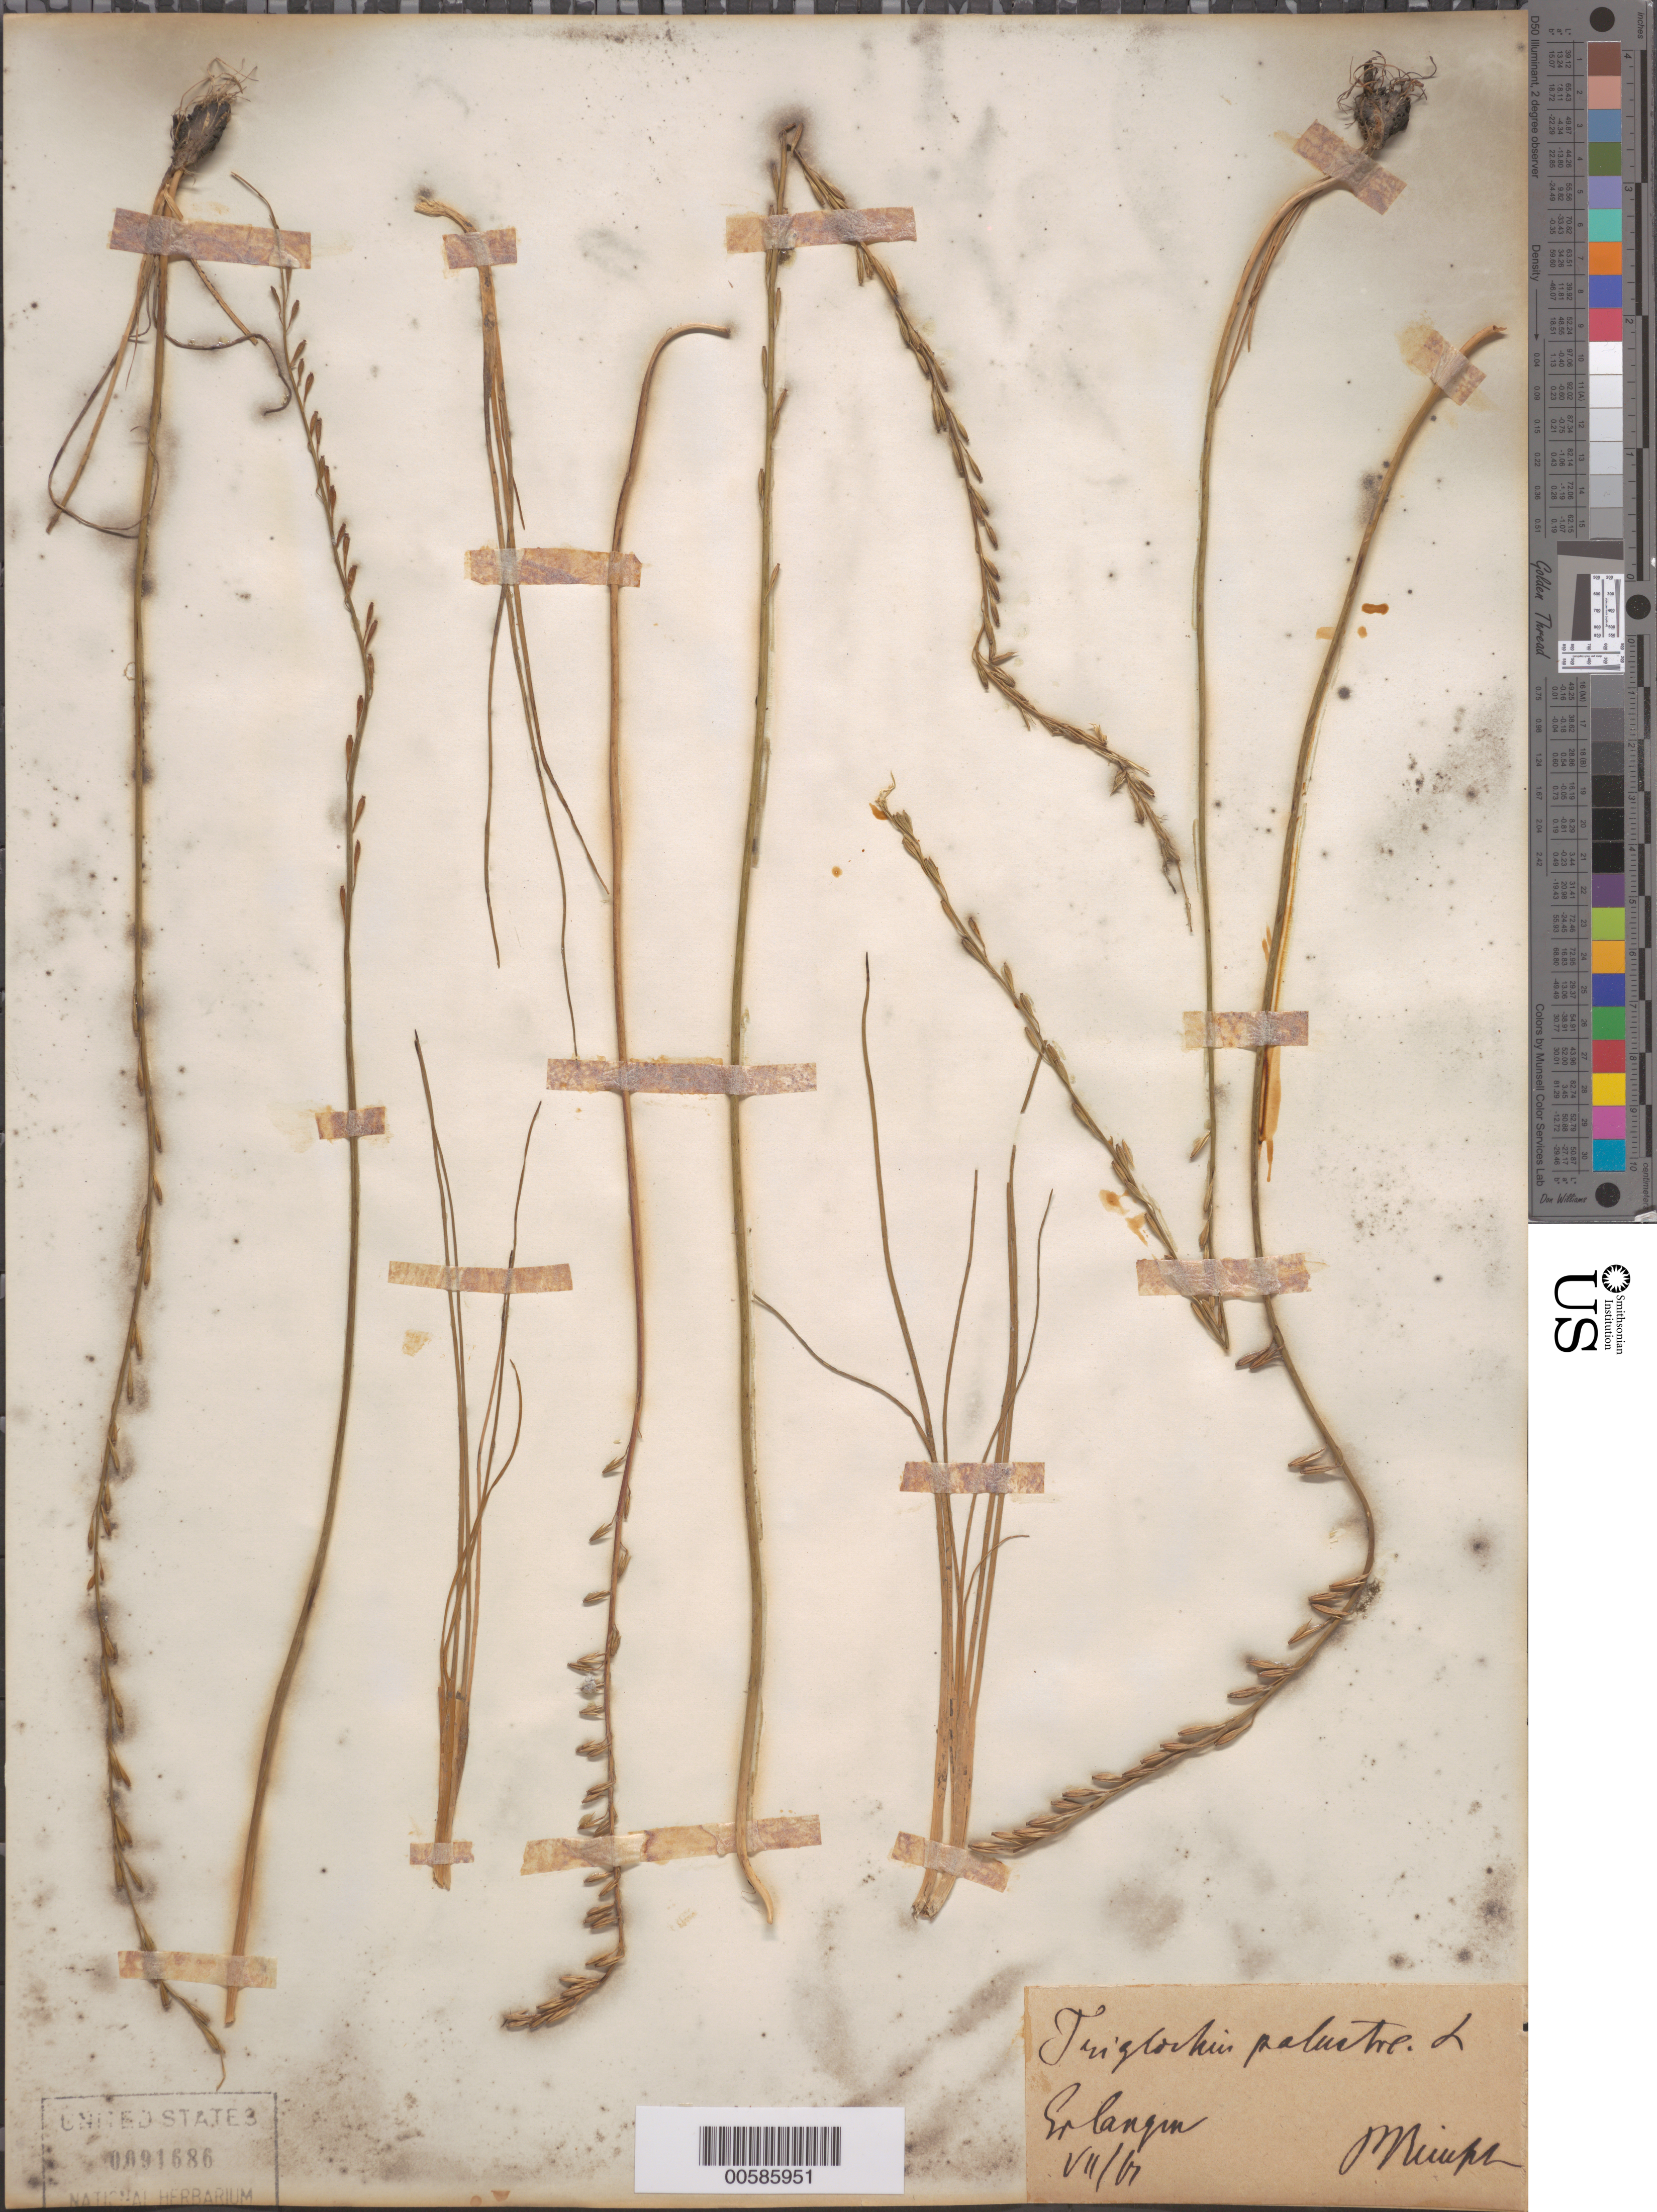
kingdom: Plantae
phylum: Tracheophyta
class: Liliopsida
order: Alismatales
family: Juncaginaceae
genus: Triglochin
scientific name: Triglochin palustris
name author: L.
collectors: M. Buiept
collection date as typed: Jul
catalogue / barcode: US 91686